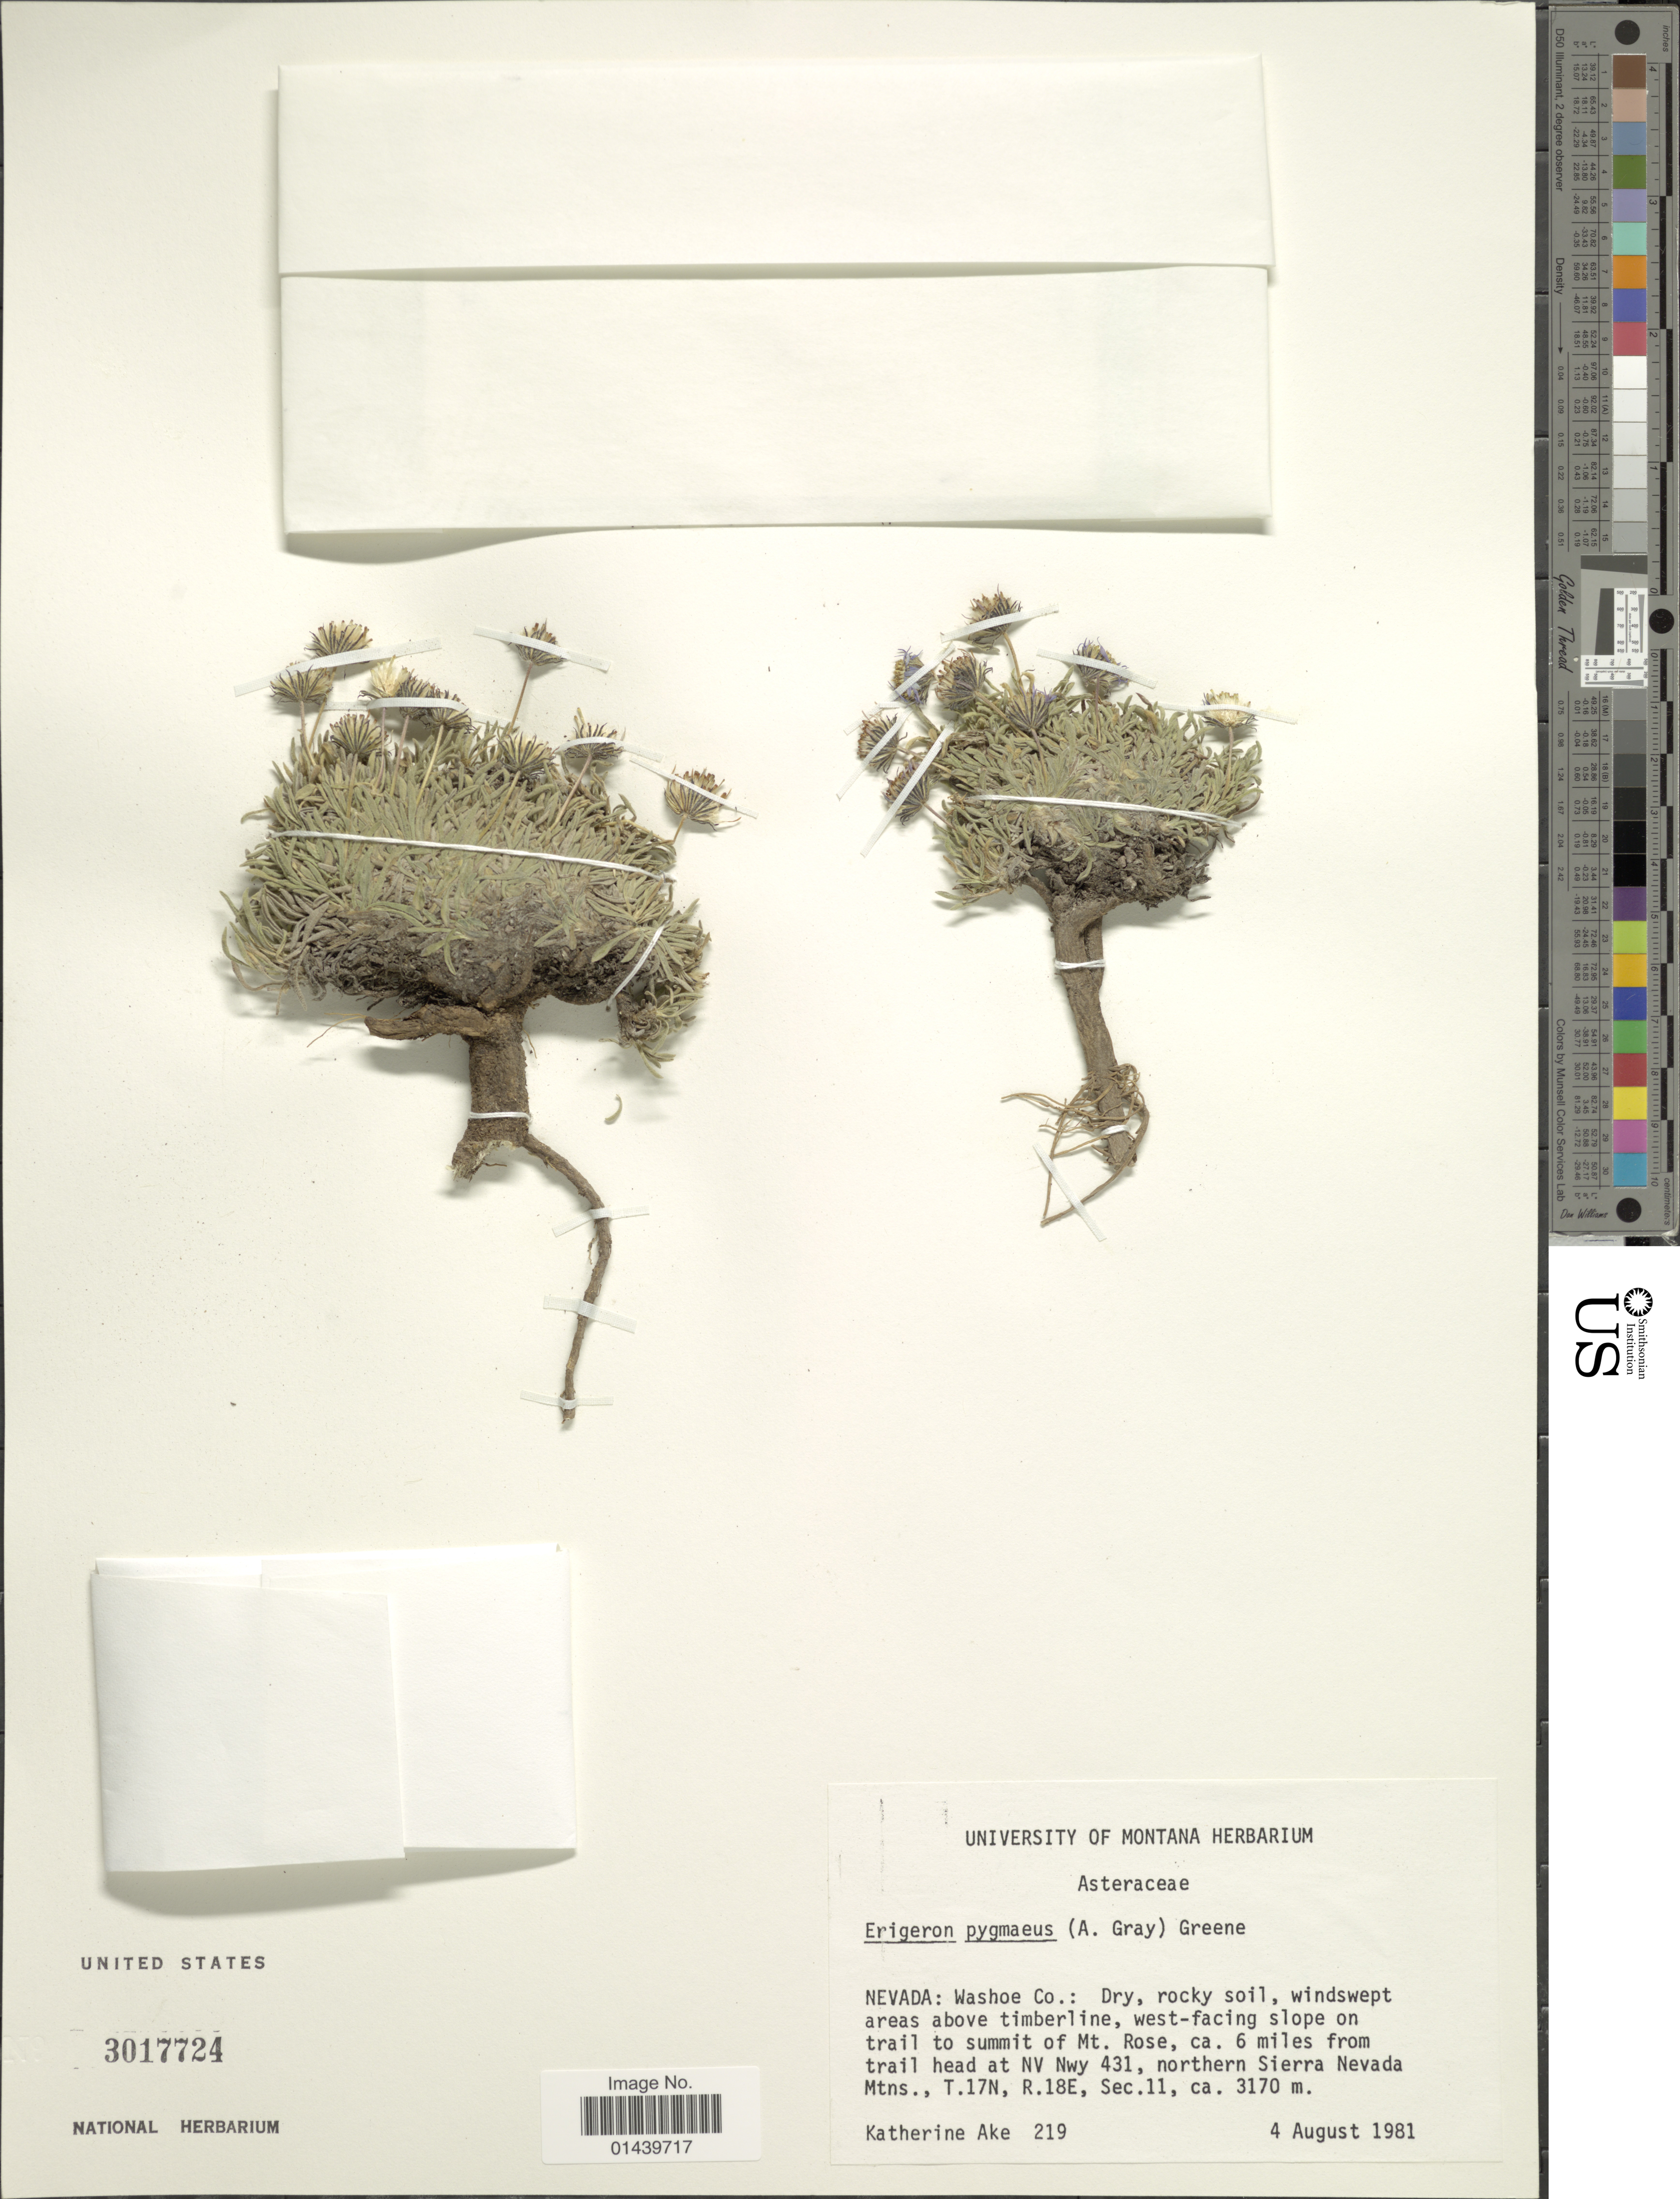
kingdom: Plantae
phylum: Tracheophyta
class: Magnoliopsida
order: Asterales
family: Asteraceae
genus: Erigeron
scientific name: Erigeron pygmaeus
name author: (A. Gray) Greene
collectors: K. Ake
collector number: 219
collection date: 1981-08-04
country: United States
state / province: Nevada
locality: Washe Co.: windswept areas above timberline, west-facing slope on trail to summit of Mt. Rosa, ca. 6 miles from trail head at NV Nwy 431, northern Sierra Nevada Mtns., T.17N, R.18E, Sec.11.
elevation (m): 3170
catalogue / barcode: US 3017724